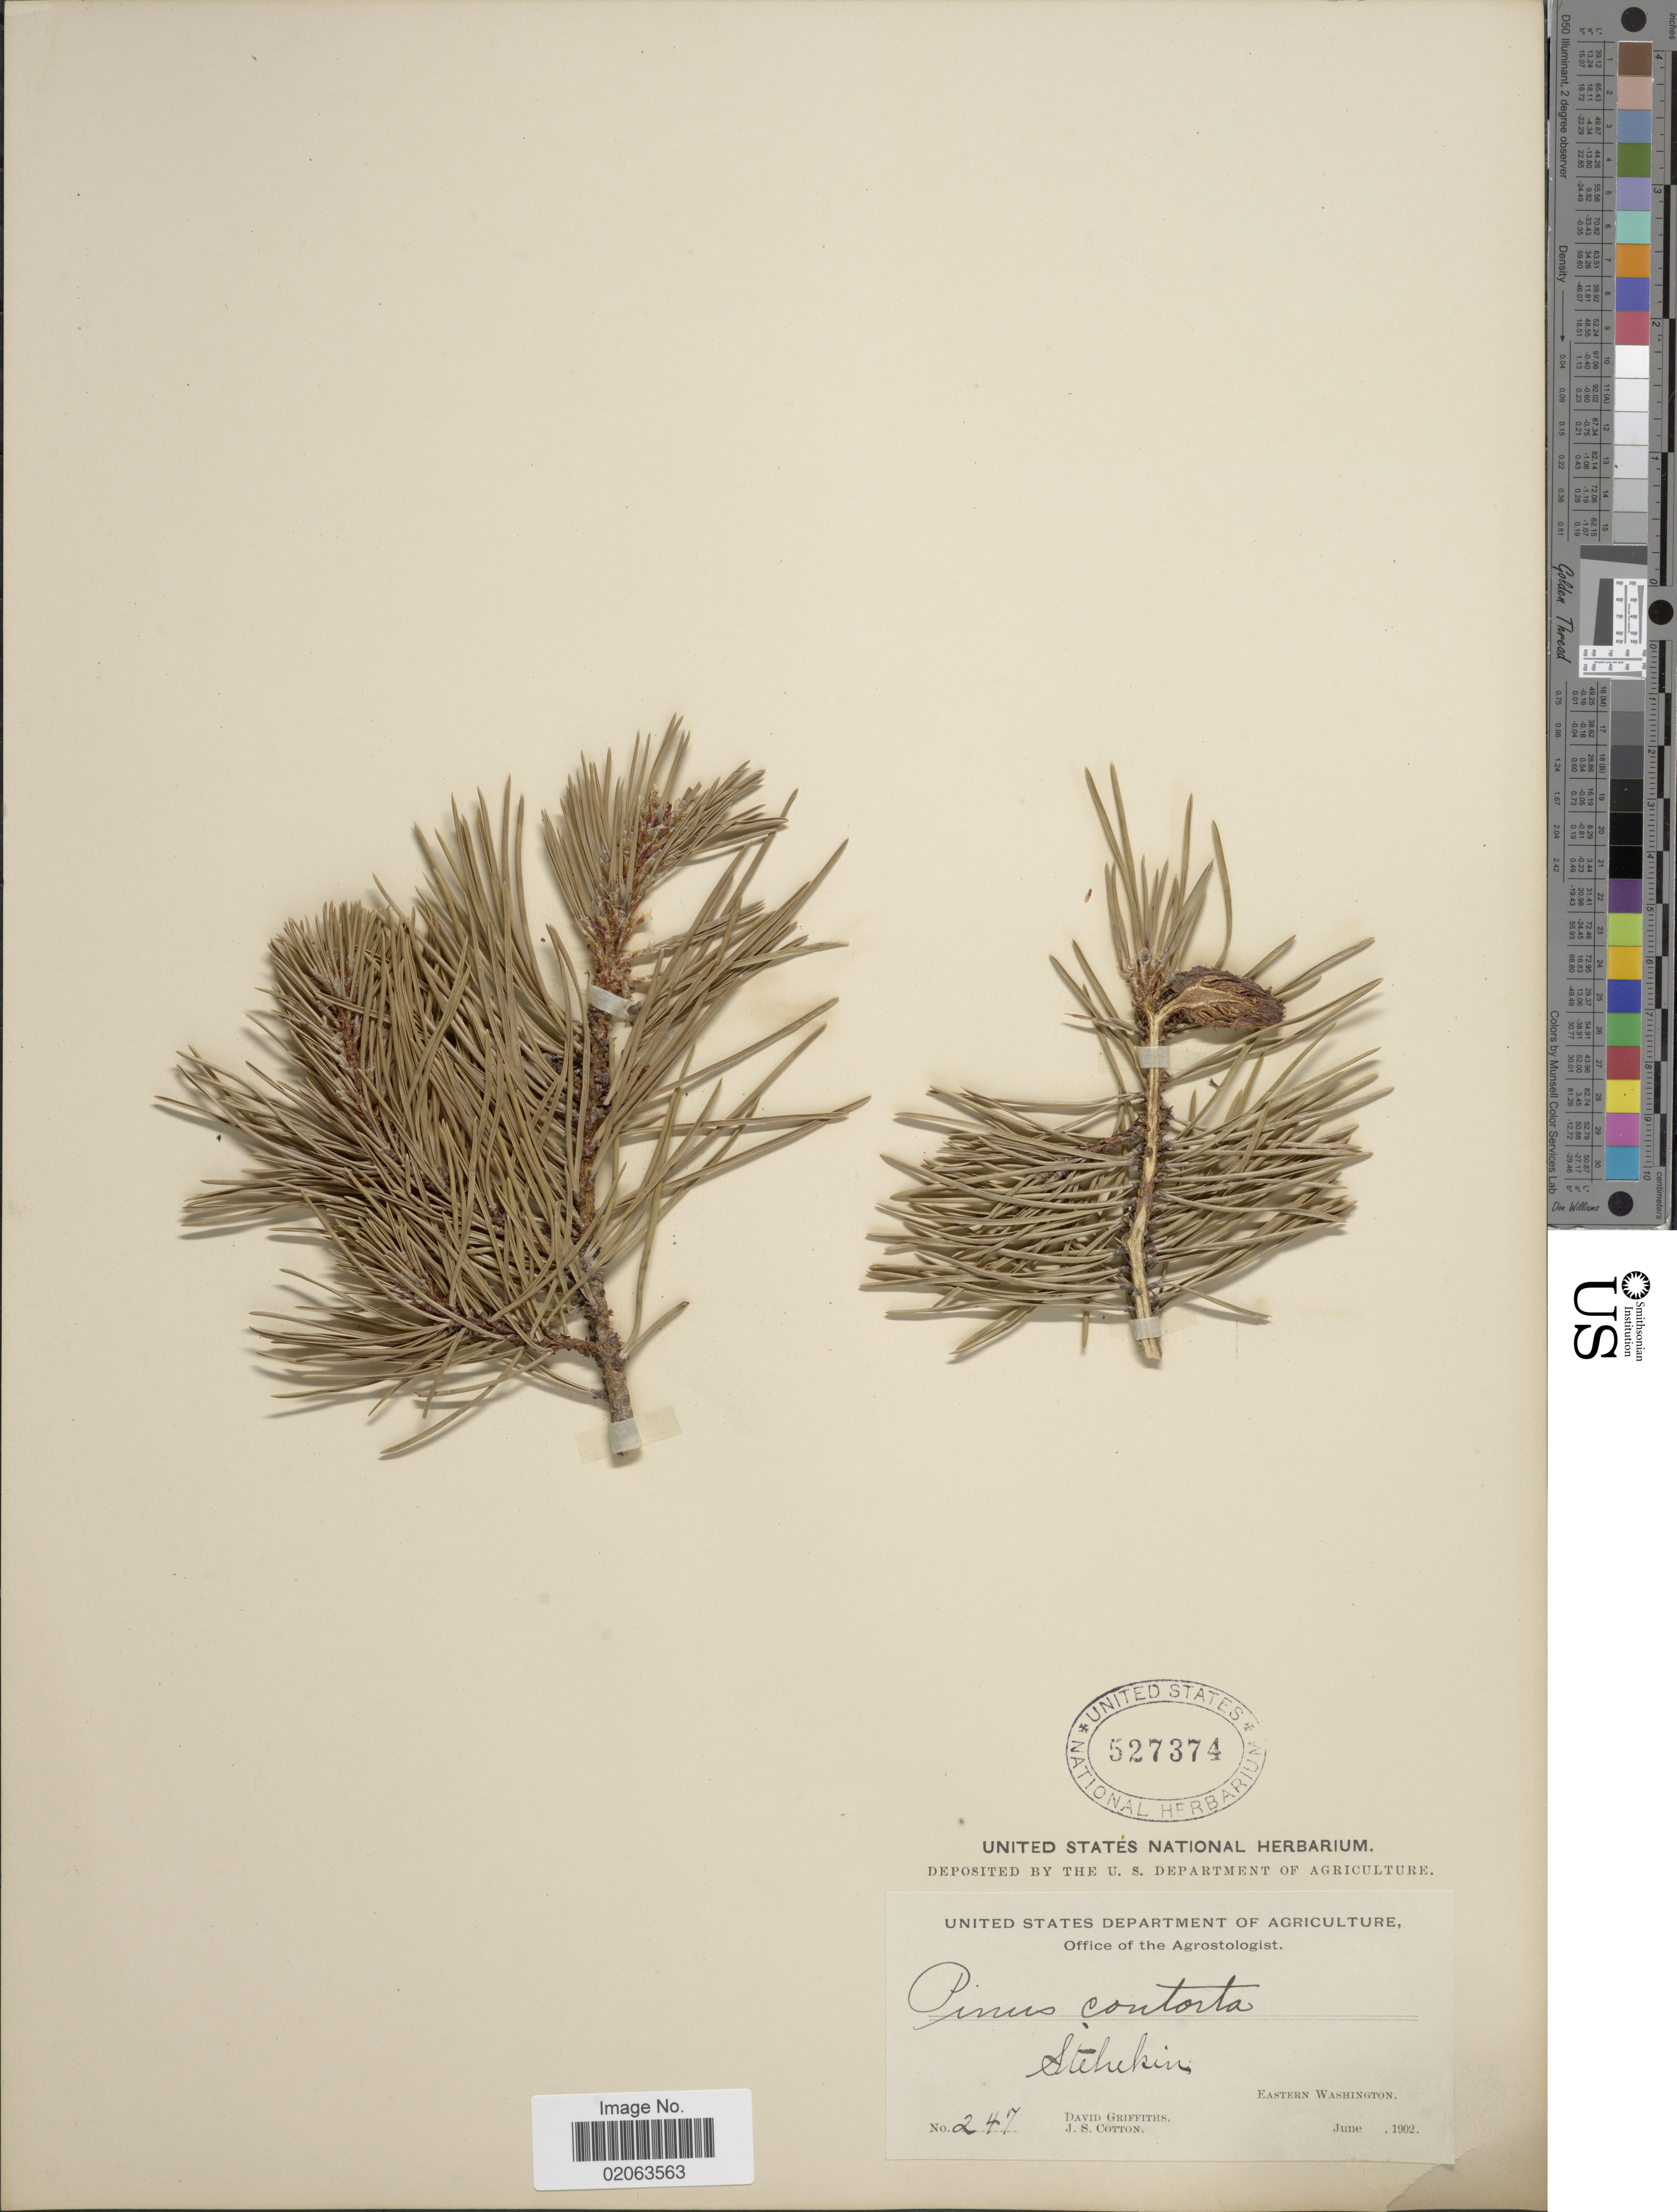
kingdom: Plantae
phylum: Tracheophyta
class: Pinopsida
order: Pinales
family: Pinaceae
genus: Pinus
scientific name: Pinus contorta var. latifolia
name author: Engelm. ex S. Watson in C. King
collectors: D. Griffiths & J. S. Cotton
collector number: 247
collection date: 1902-06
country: United States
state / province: Washington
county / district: Chelan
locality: Stehekin, Eastern Washington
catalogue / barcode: US 527374